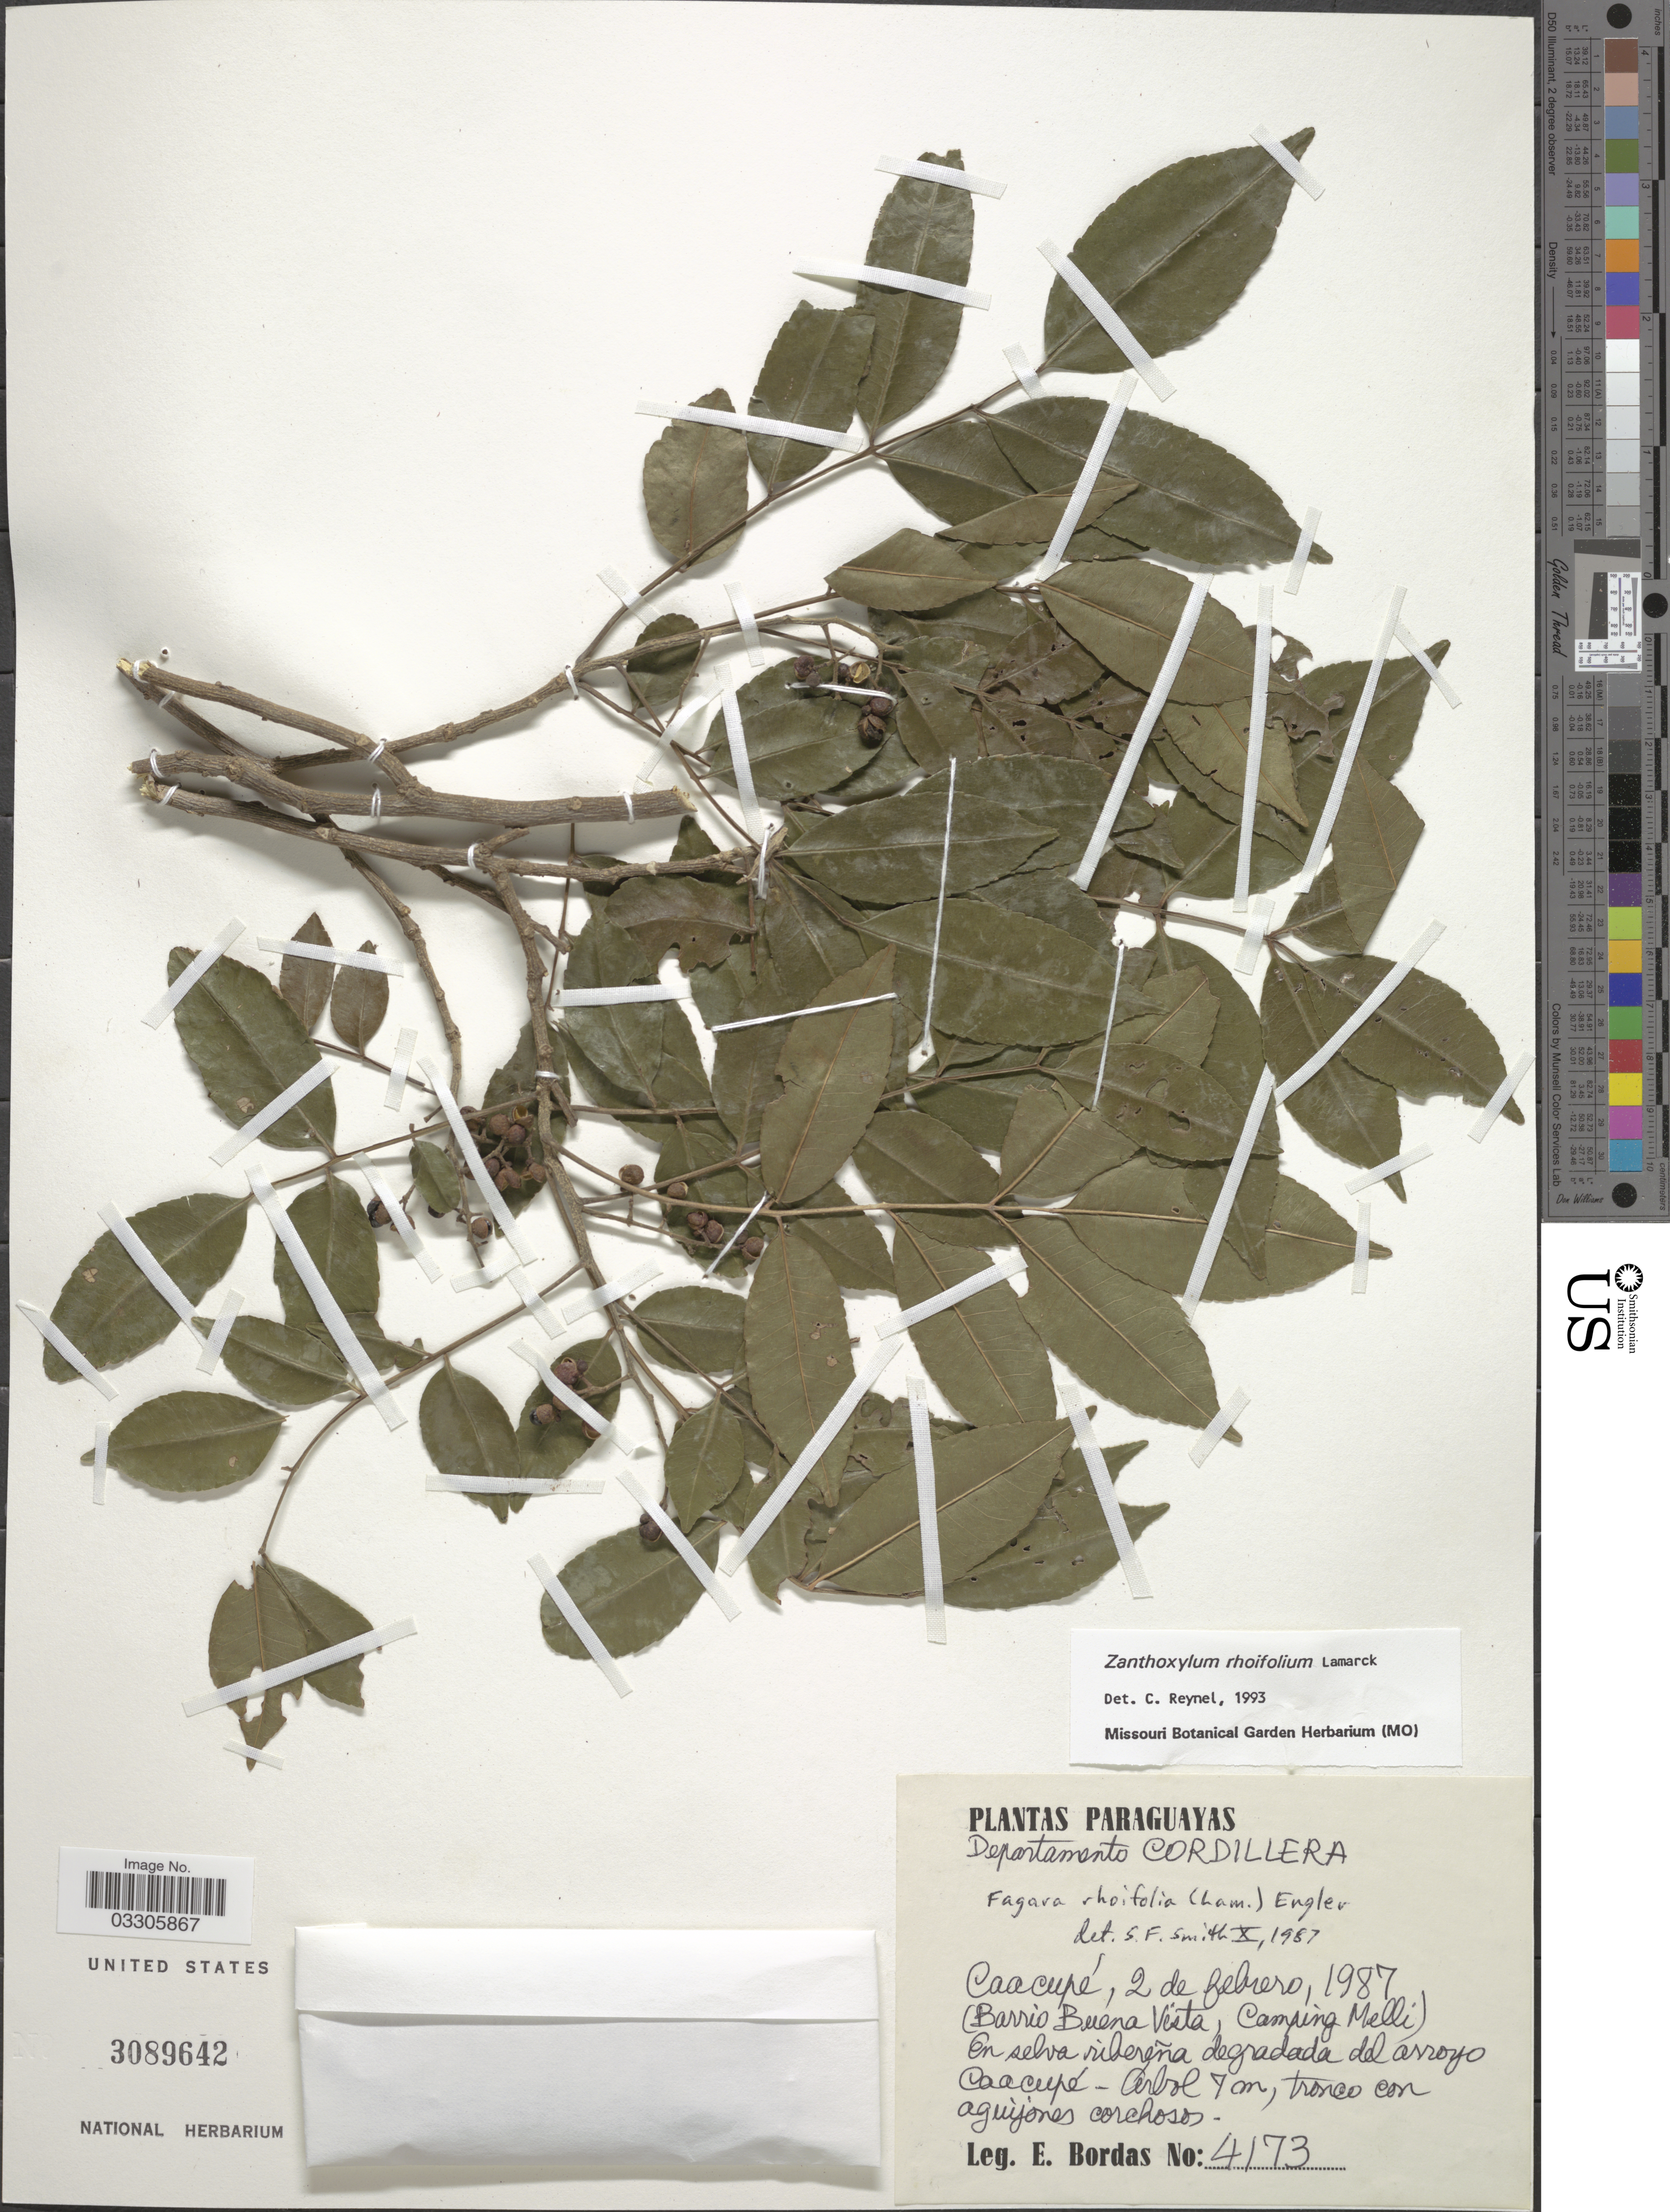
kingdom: Plantae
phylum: Tracheophyta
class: Magnoliopsida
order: Sapindales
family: Rutaceae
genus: Zanthoxylum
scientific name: Zanthoxylum rhoifolium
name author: Lam.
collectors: E. Bordas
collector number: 4173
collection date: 1987-02-02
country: Paraguay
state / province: Cordillera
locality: Departamento Cordillera. Caacupé, (Barrio Buena Vista, Camping Melli), En selva ribereña degradada del arroyo Caacupé.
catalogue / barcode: US 3089642